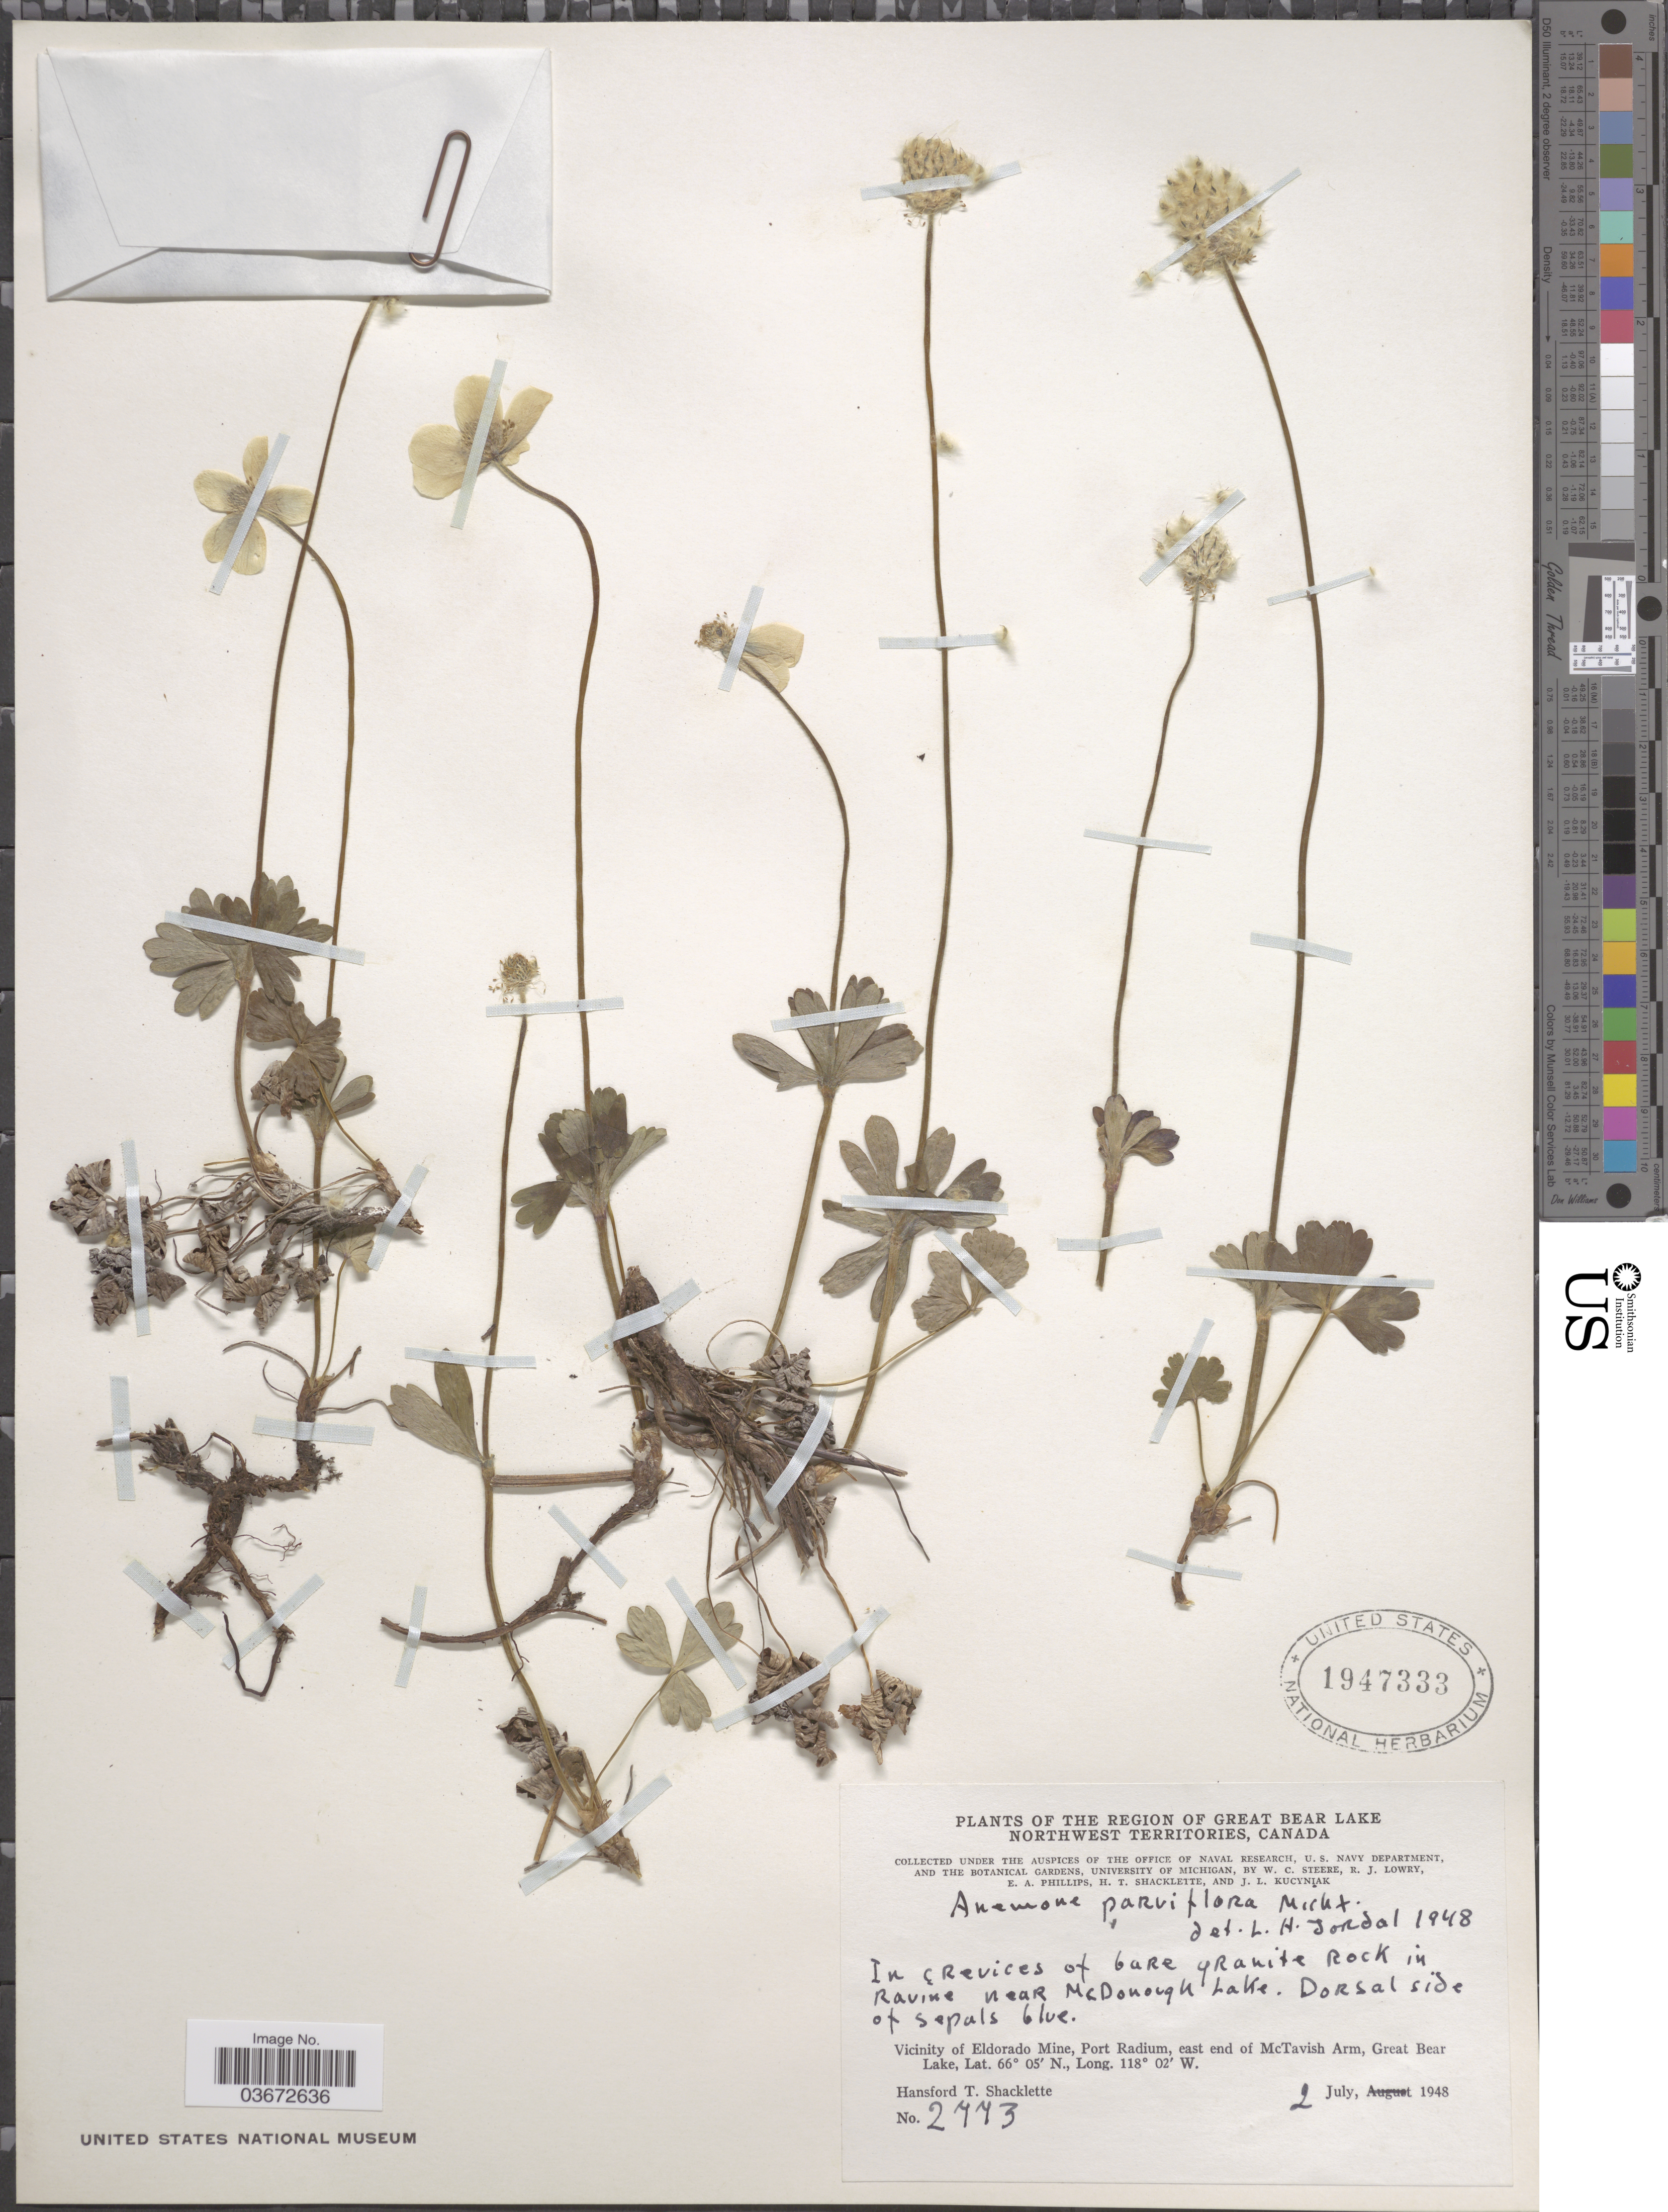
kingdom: Plantae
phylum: Tracheophyta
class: Magnoliopsida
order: Ranunculales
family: Ranunculaceae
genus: Anemone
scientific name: Anemone parviflora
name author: Michx.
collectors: H. Shacklette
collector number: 2773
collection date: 1948-07-02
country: Canada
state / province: Northwest Territories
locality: The region of Great Bear Lake. In Ravine near McDonough Lake. Vicinity of Eldorado mine, Port Radium, east end of McTavish Arm, Great Bear Lake.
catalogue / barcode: US 1947333